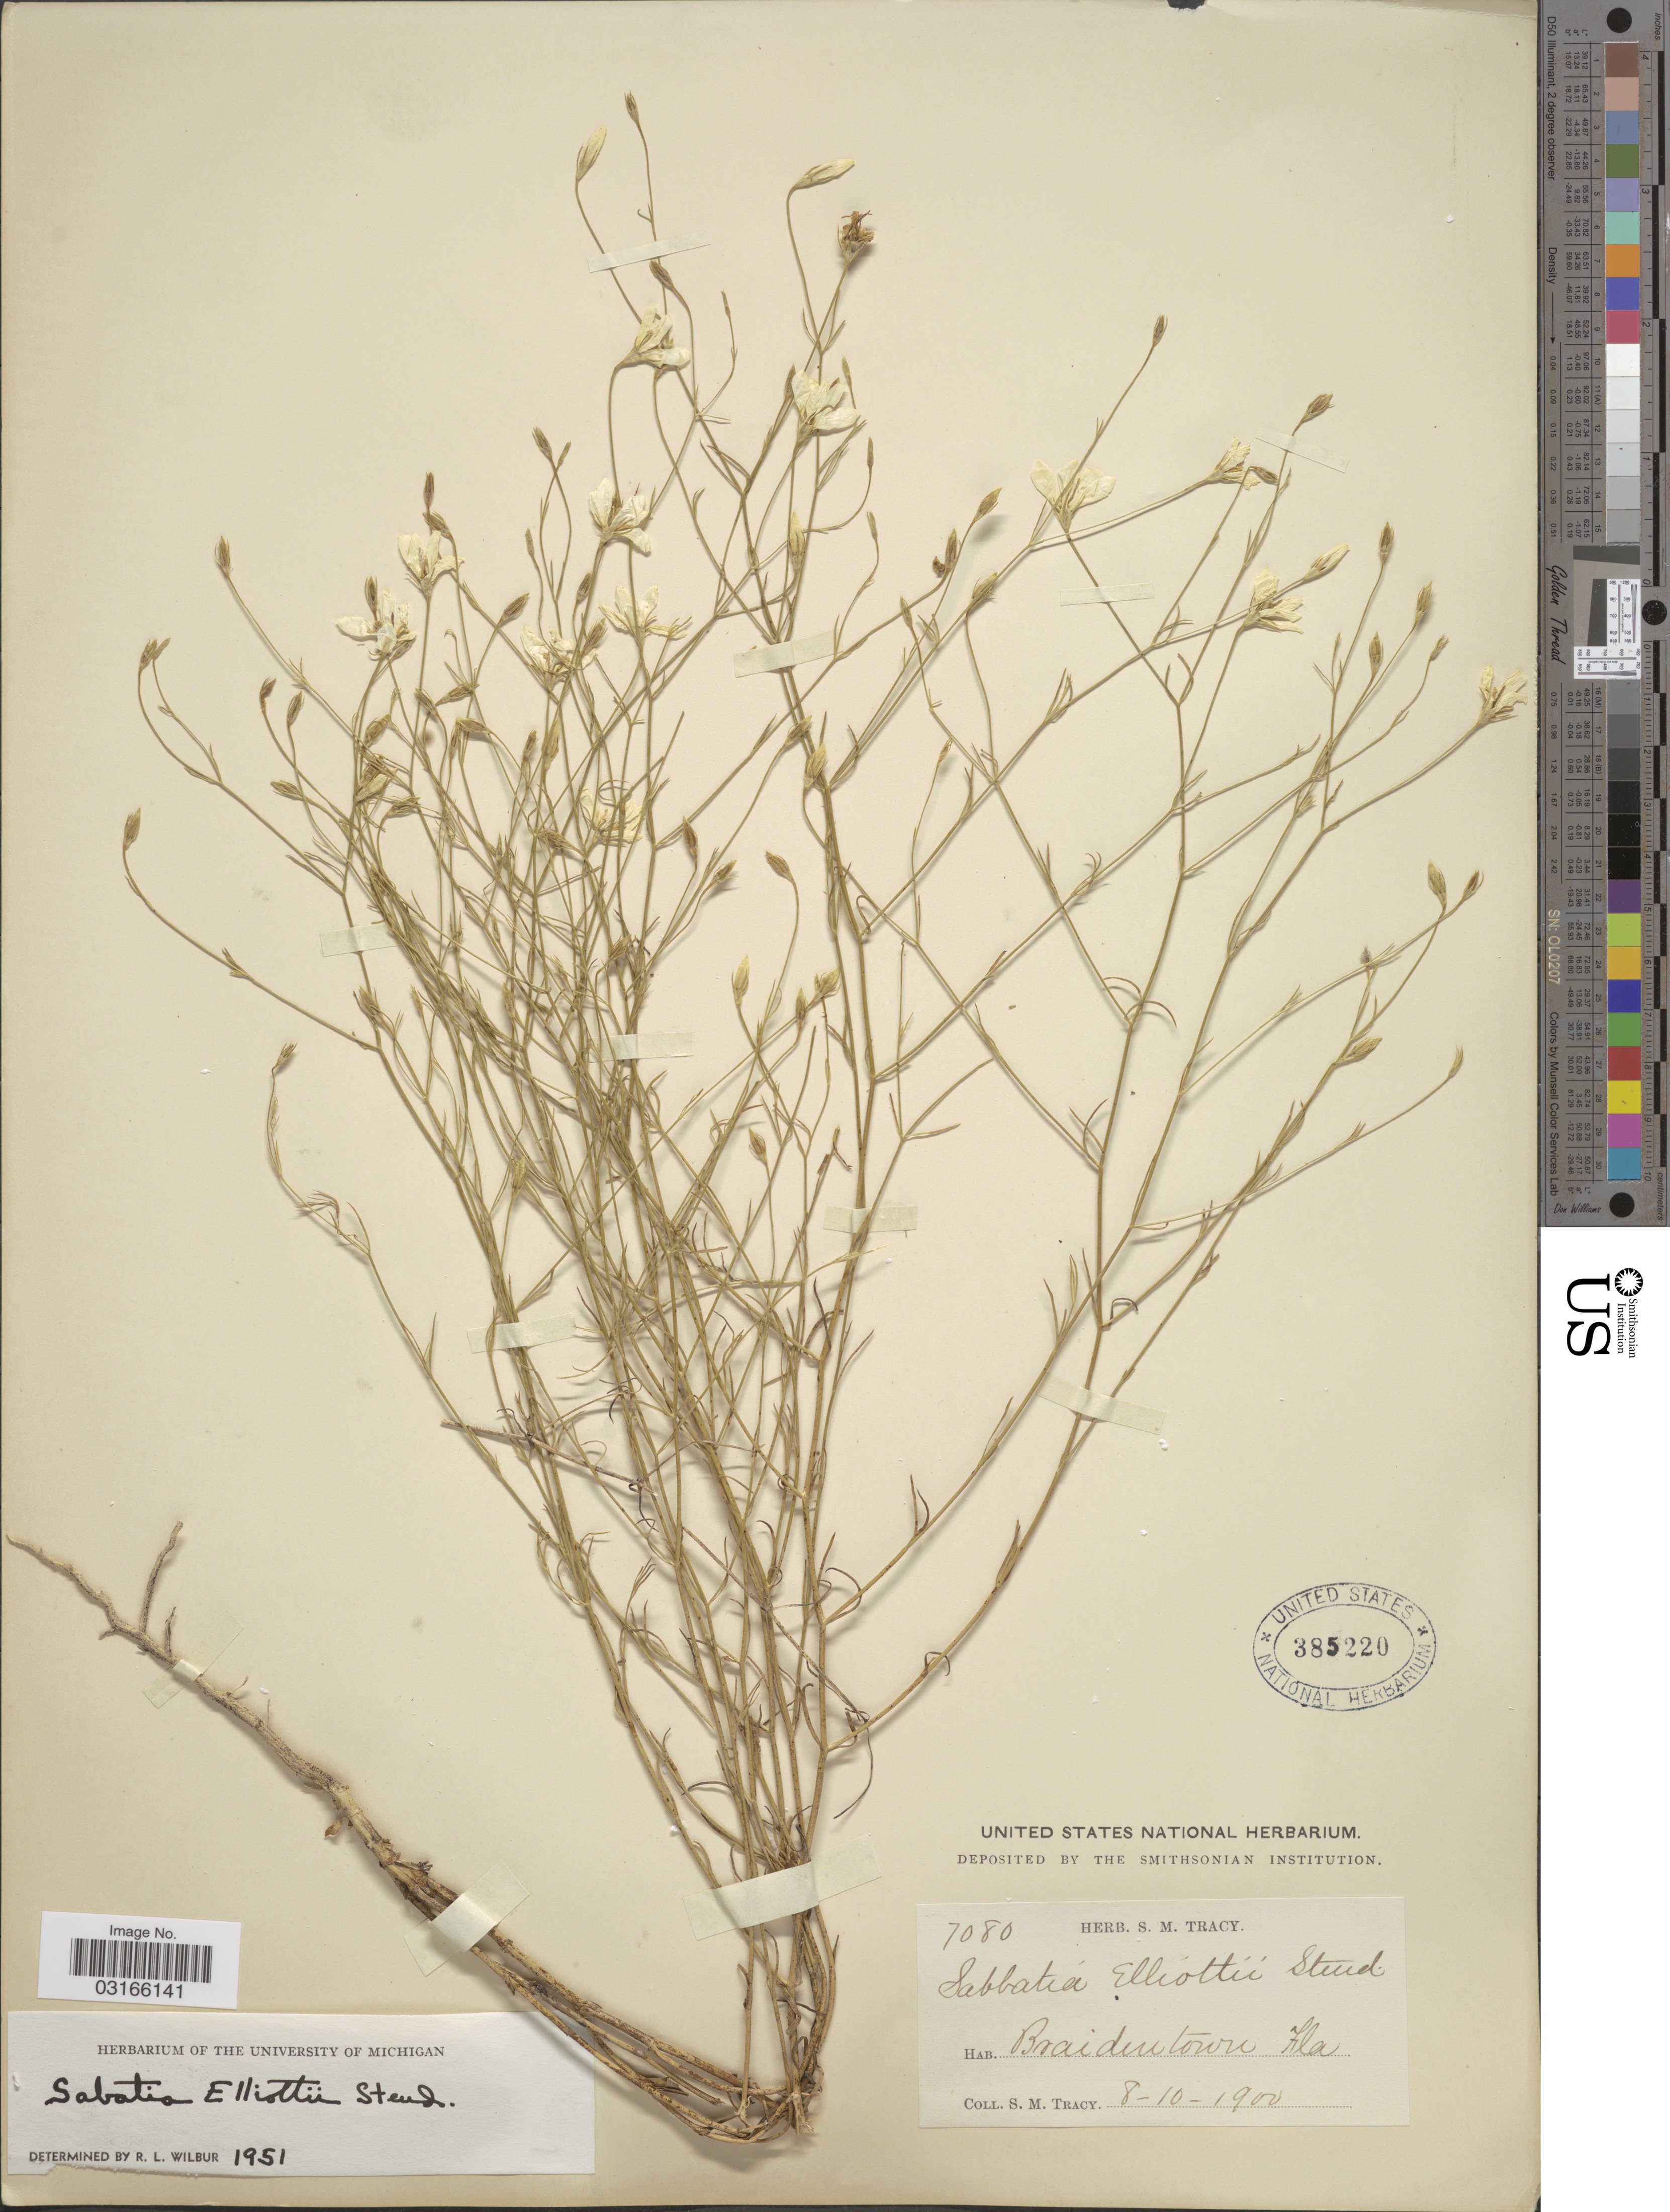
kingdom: Plantae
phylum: Tracheophyta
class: Magnoliopsida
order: Gentianales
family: Gentianaceae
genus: Sabatia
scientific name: Sabatia brevifolia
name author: Raf.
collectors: S. M. Tracy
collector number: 7080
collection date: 1900-08-10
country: United States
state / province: Florida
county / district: Manatee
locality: Braidentown.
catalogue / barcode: US 385220